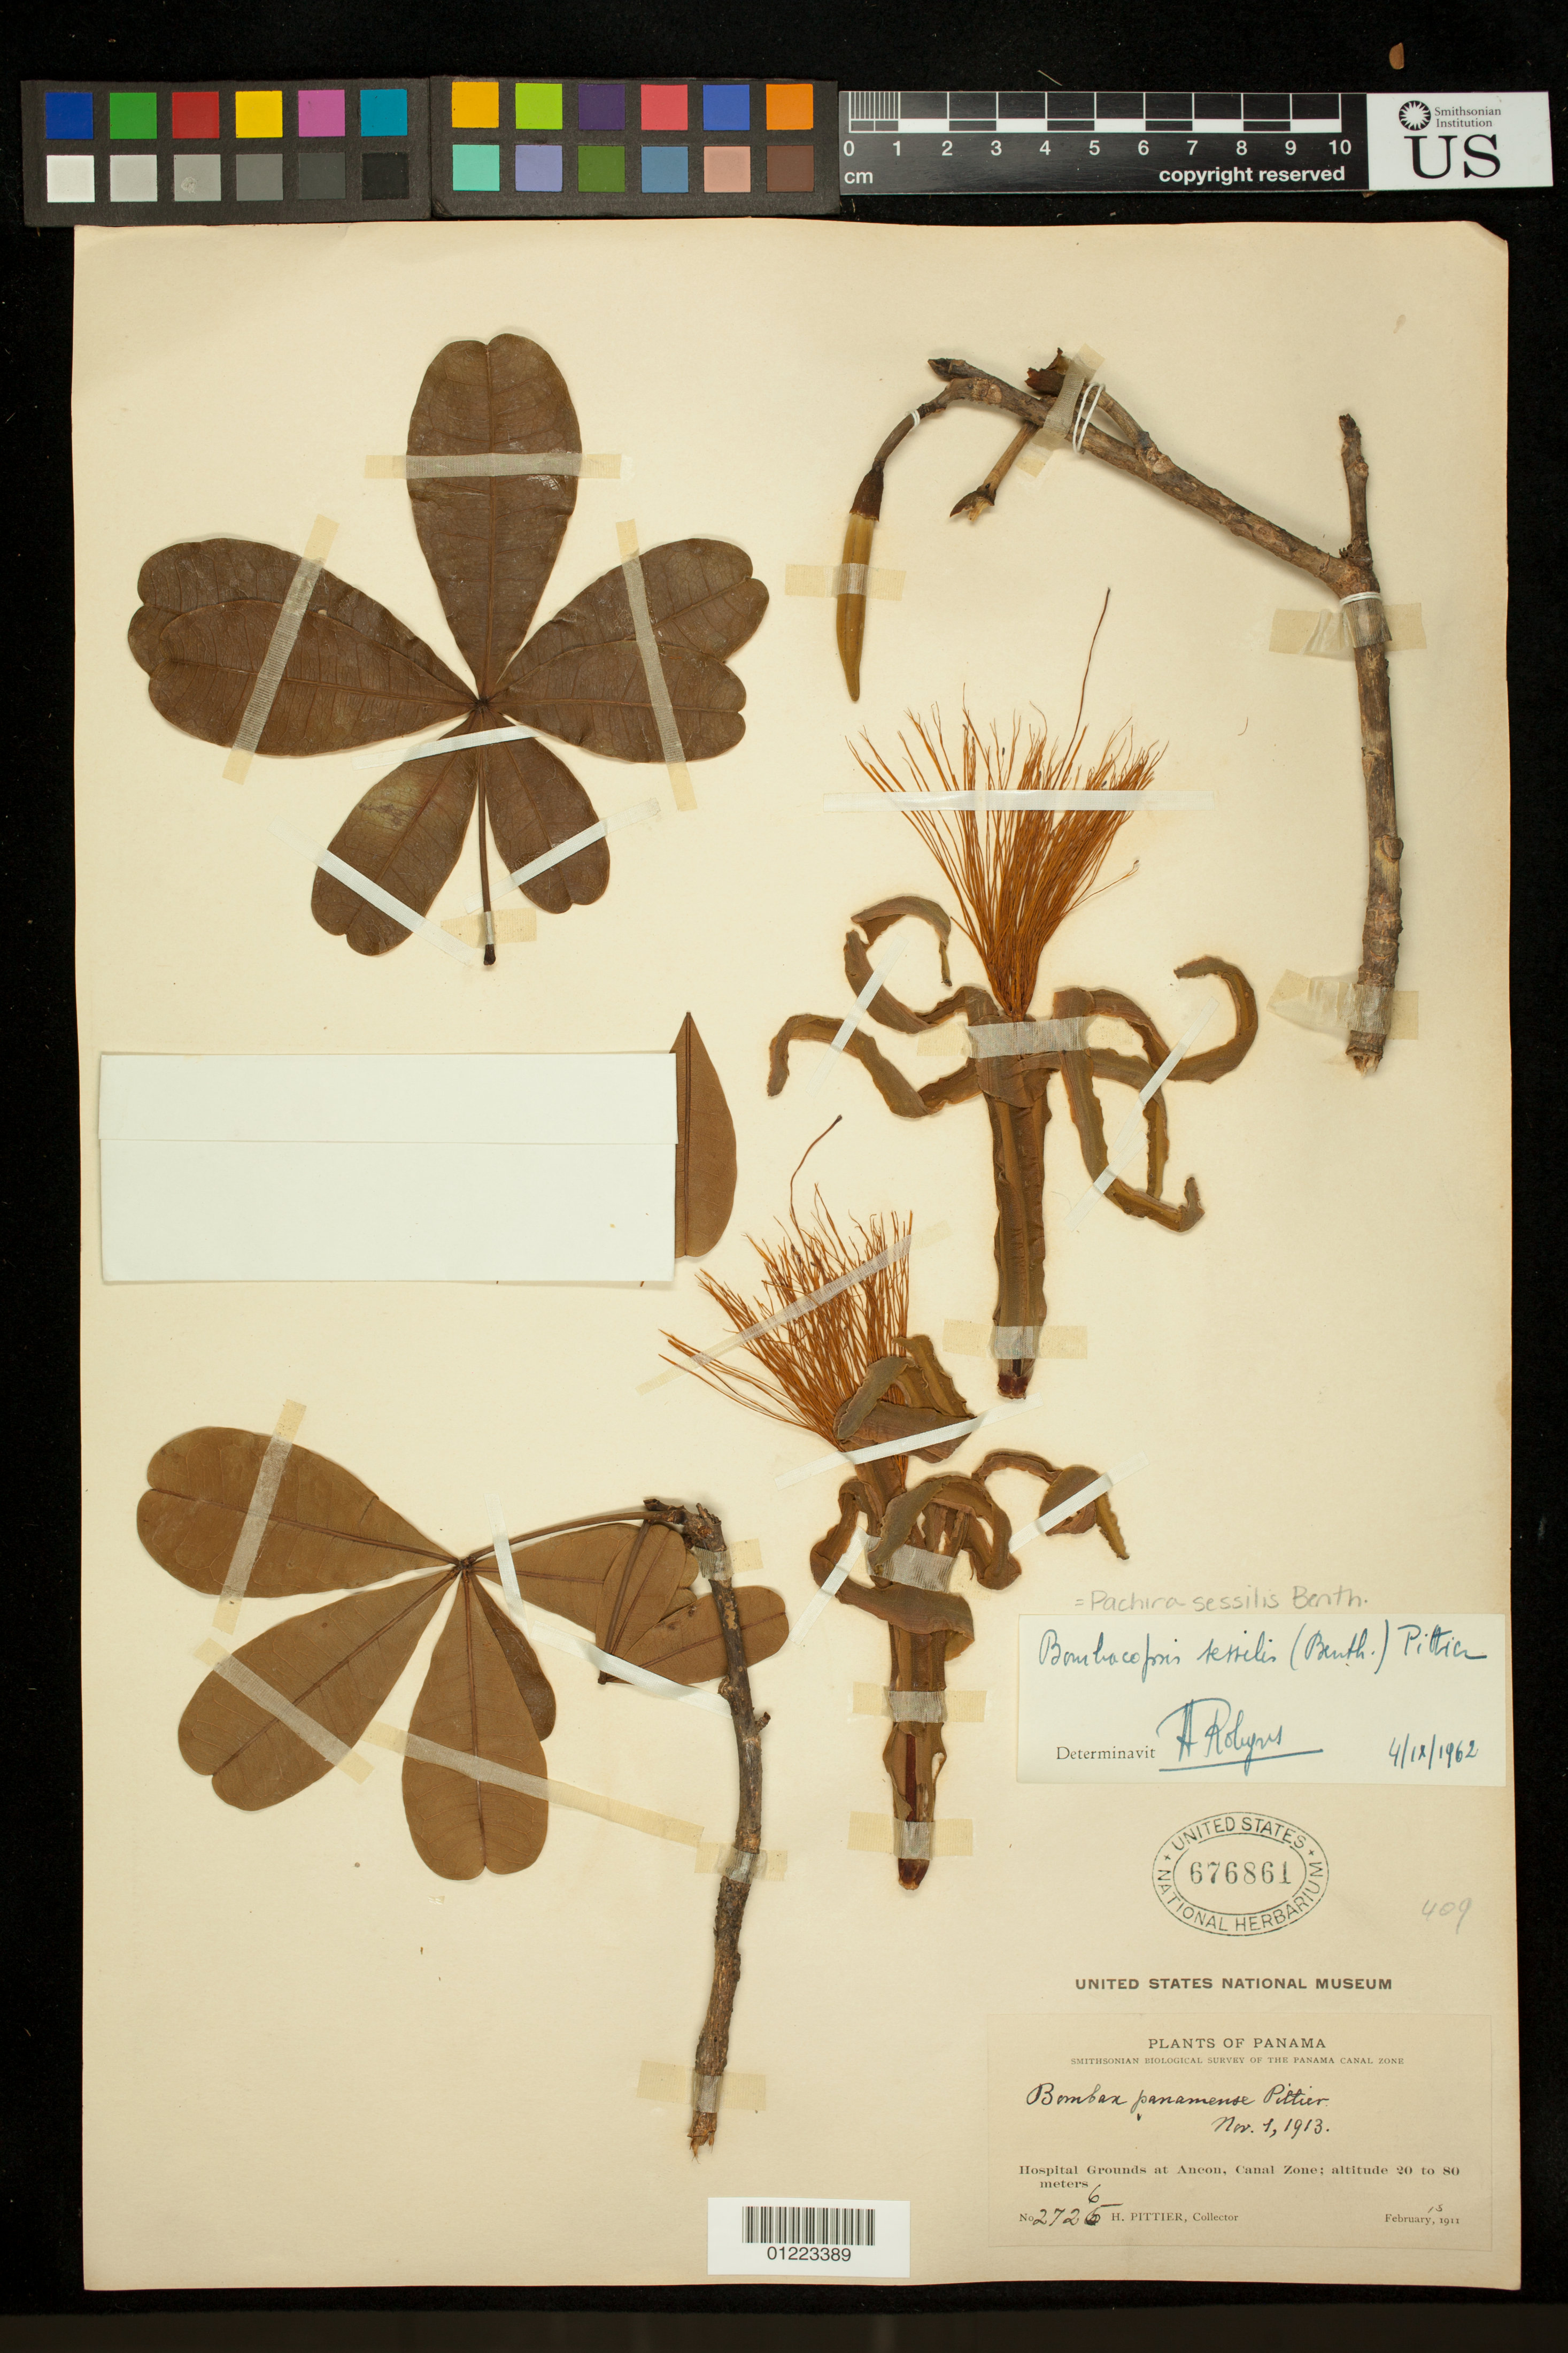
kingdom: Plantae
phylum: Tracheophyta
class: Magnoliopsida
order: Malvales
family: Malvaceae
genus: Pachira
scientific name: Pachira sessilis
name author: Benth.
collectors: H. F. Pittier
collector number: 2726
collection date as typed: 2/15/1911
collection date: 1911-02-15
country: Panama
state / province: Panamá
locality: Hospital Grounds at Ancon, Canal Zone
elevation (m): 20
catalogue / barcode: US 676861